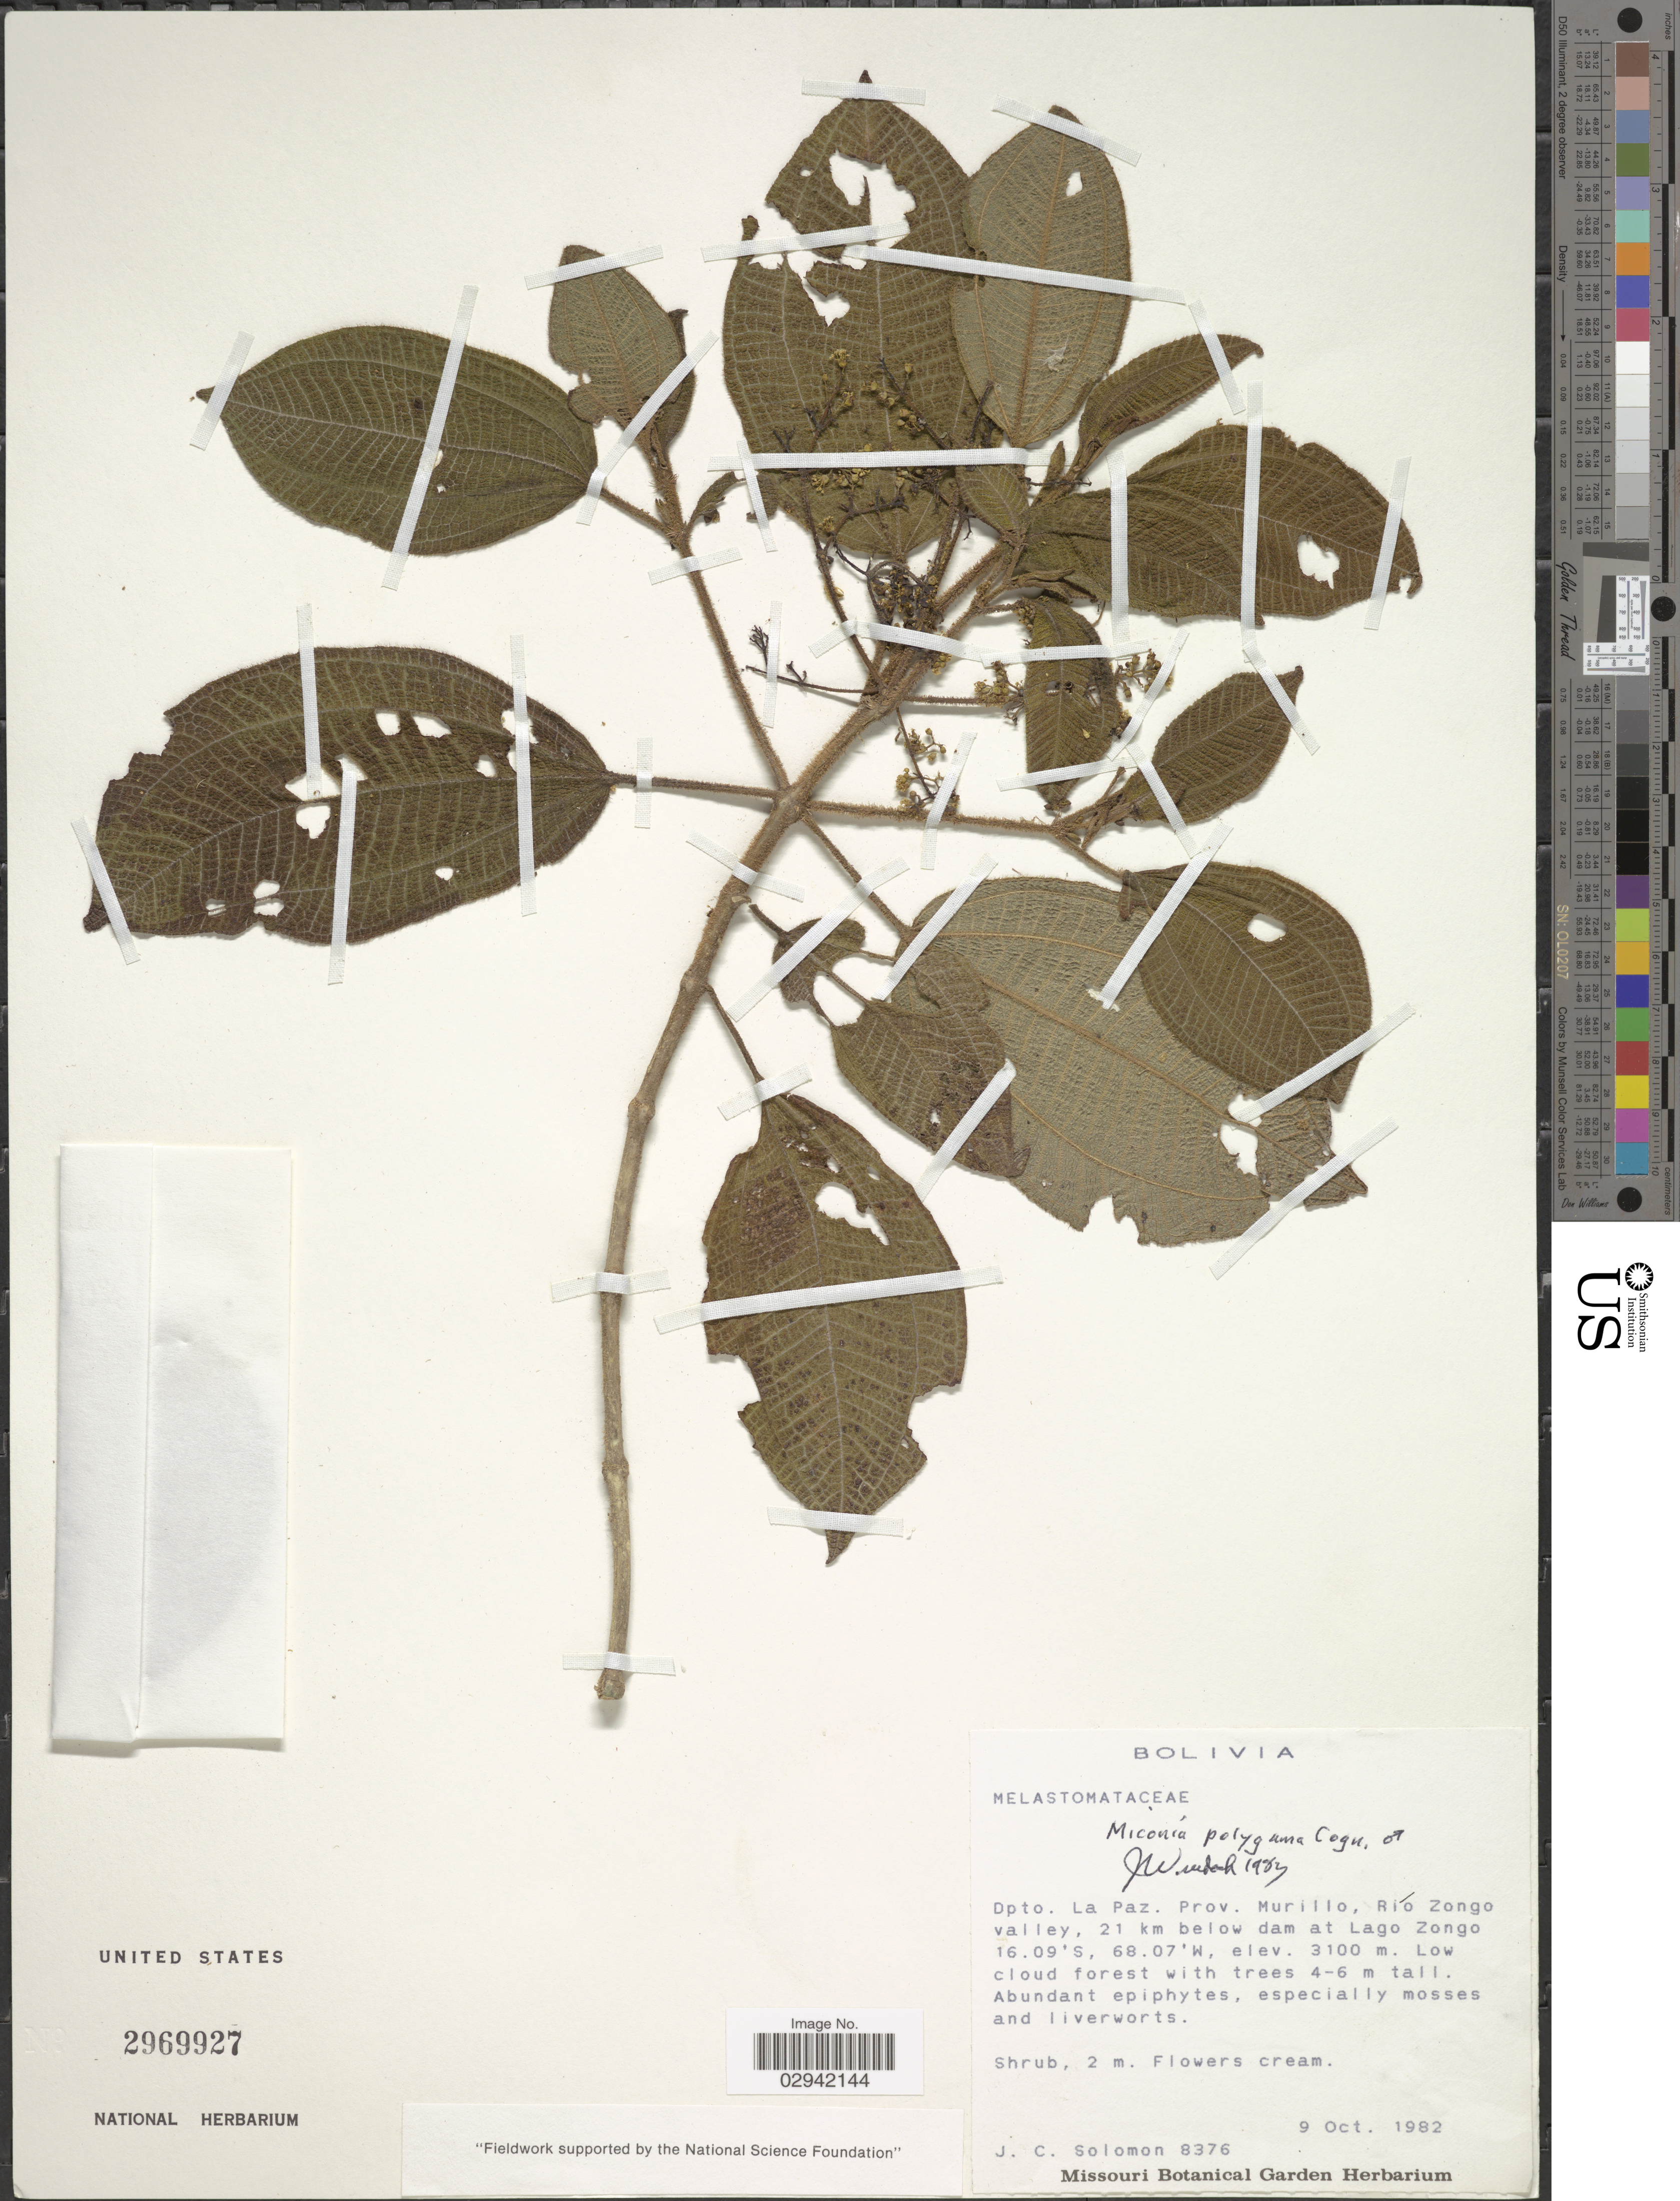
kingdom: Plantae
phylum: Tracheophyta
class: Magnoliopsida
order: Myrtales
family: Melastomataceae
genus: Miconia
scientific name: Miconia polygama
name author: Cogn.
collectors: J. C. Solomon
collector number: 8376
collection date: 1982-10-09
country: Bolivia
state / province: La Paz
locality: Dpto. La Paz, Prov. Murillo, Río Zongo valley, 21 km below dam at Lago Zongo.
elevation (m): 3100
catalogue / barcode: US 2969927